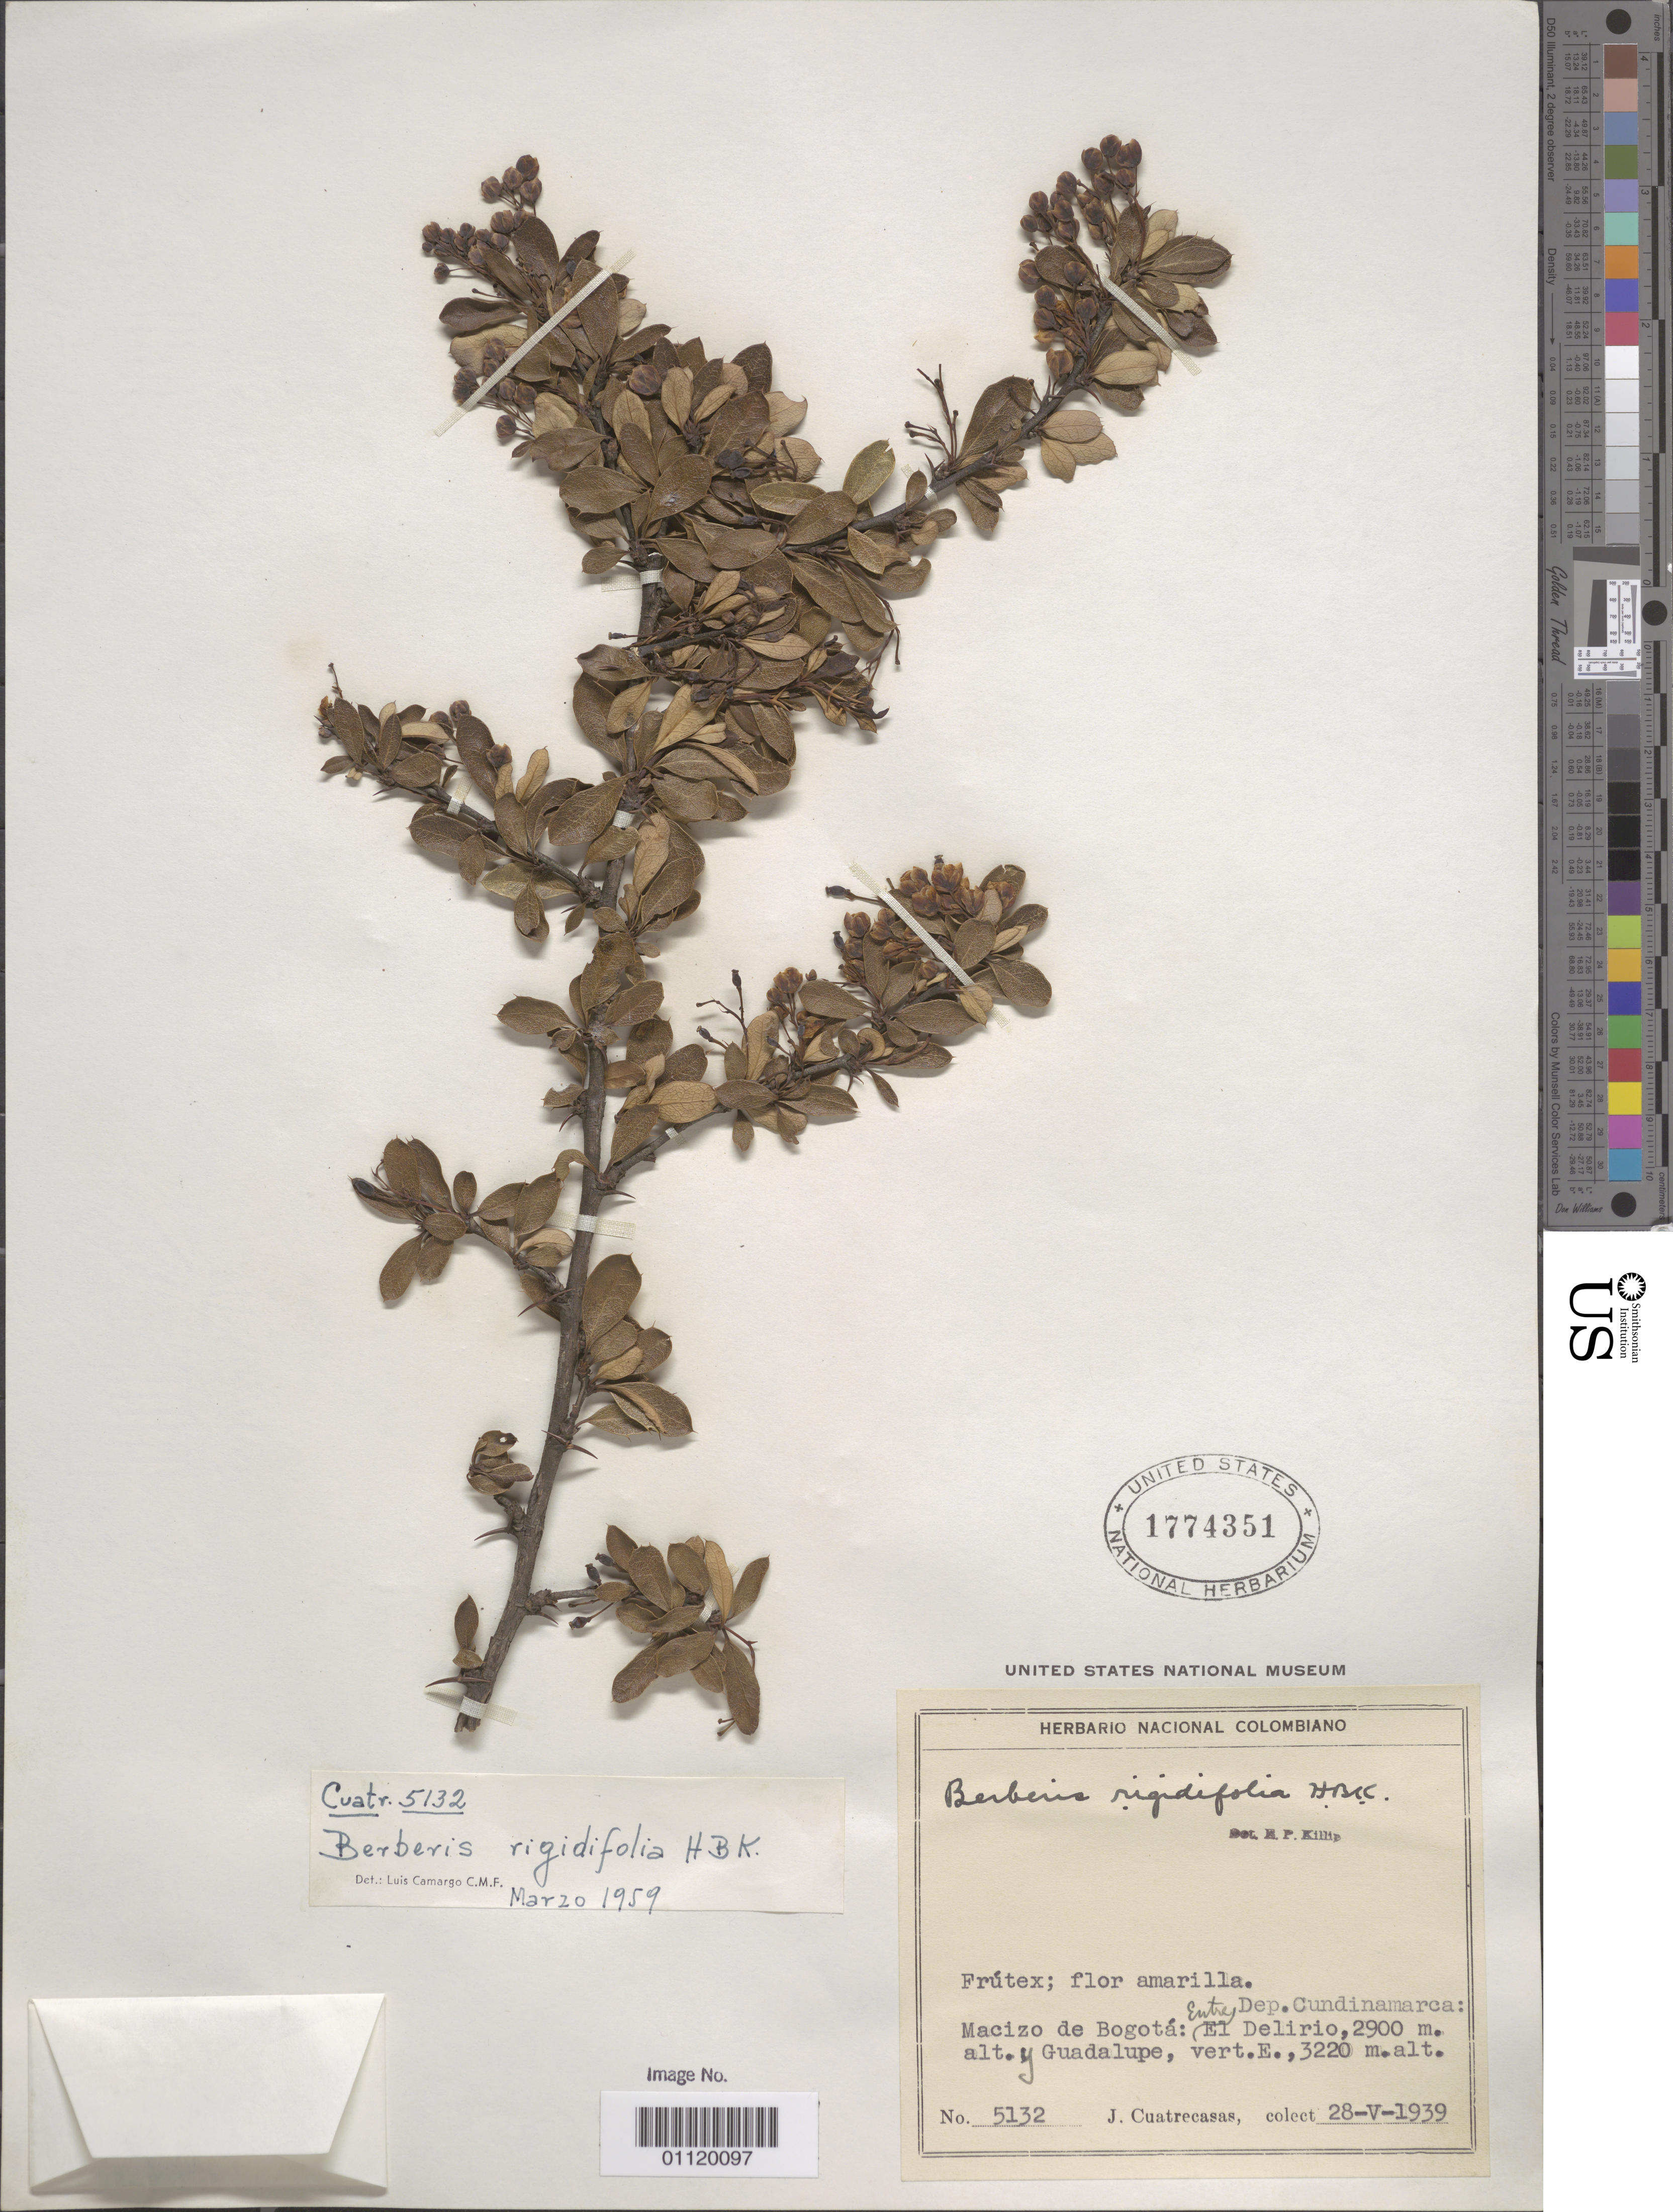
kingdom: Plantae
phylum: Tracheophyta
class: Magnoliopsida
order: Ranunculales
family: Berberidaceae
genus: Berberis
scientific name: Berberis rigidifolia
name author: Kunth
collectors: J. Cuatrecasas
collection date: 1939-05-28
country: Colombia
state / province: Cundinamarca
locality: Bogota Massif (Macizo de Bogotá): Between El Delirio (2900 m) and Guadalupe, eastern slope (3220 m).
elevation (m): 2900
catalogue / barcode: US 1774351